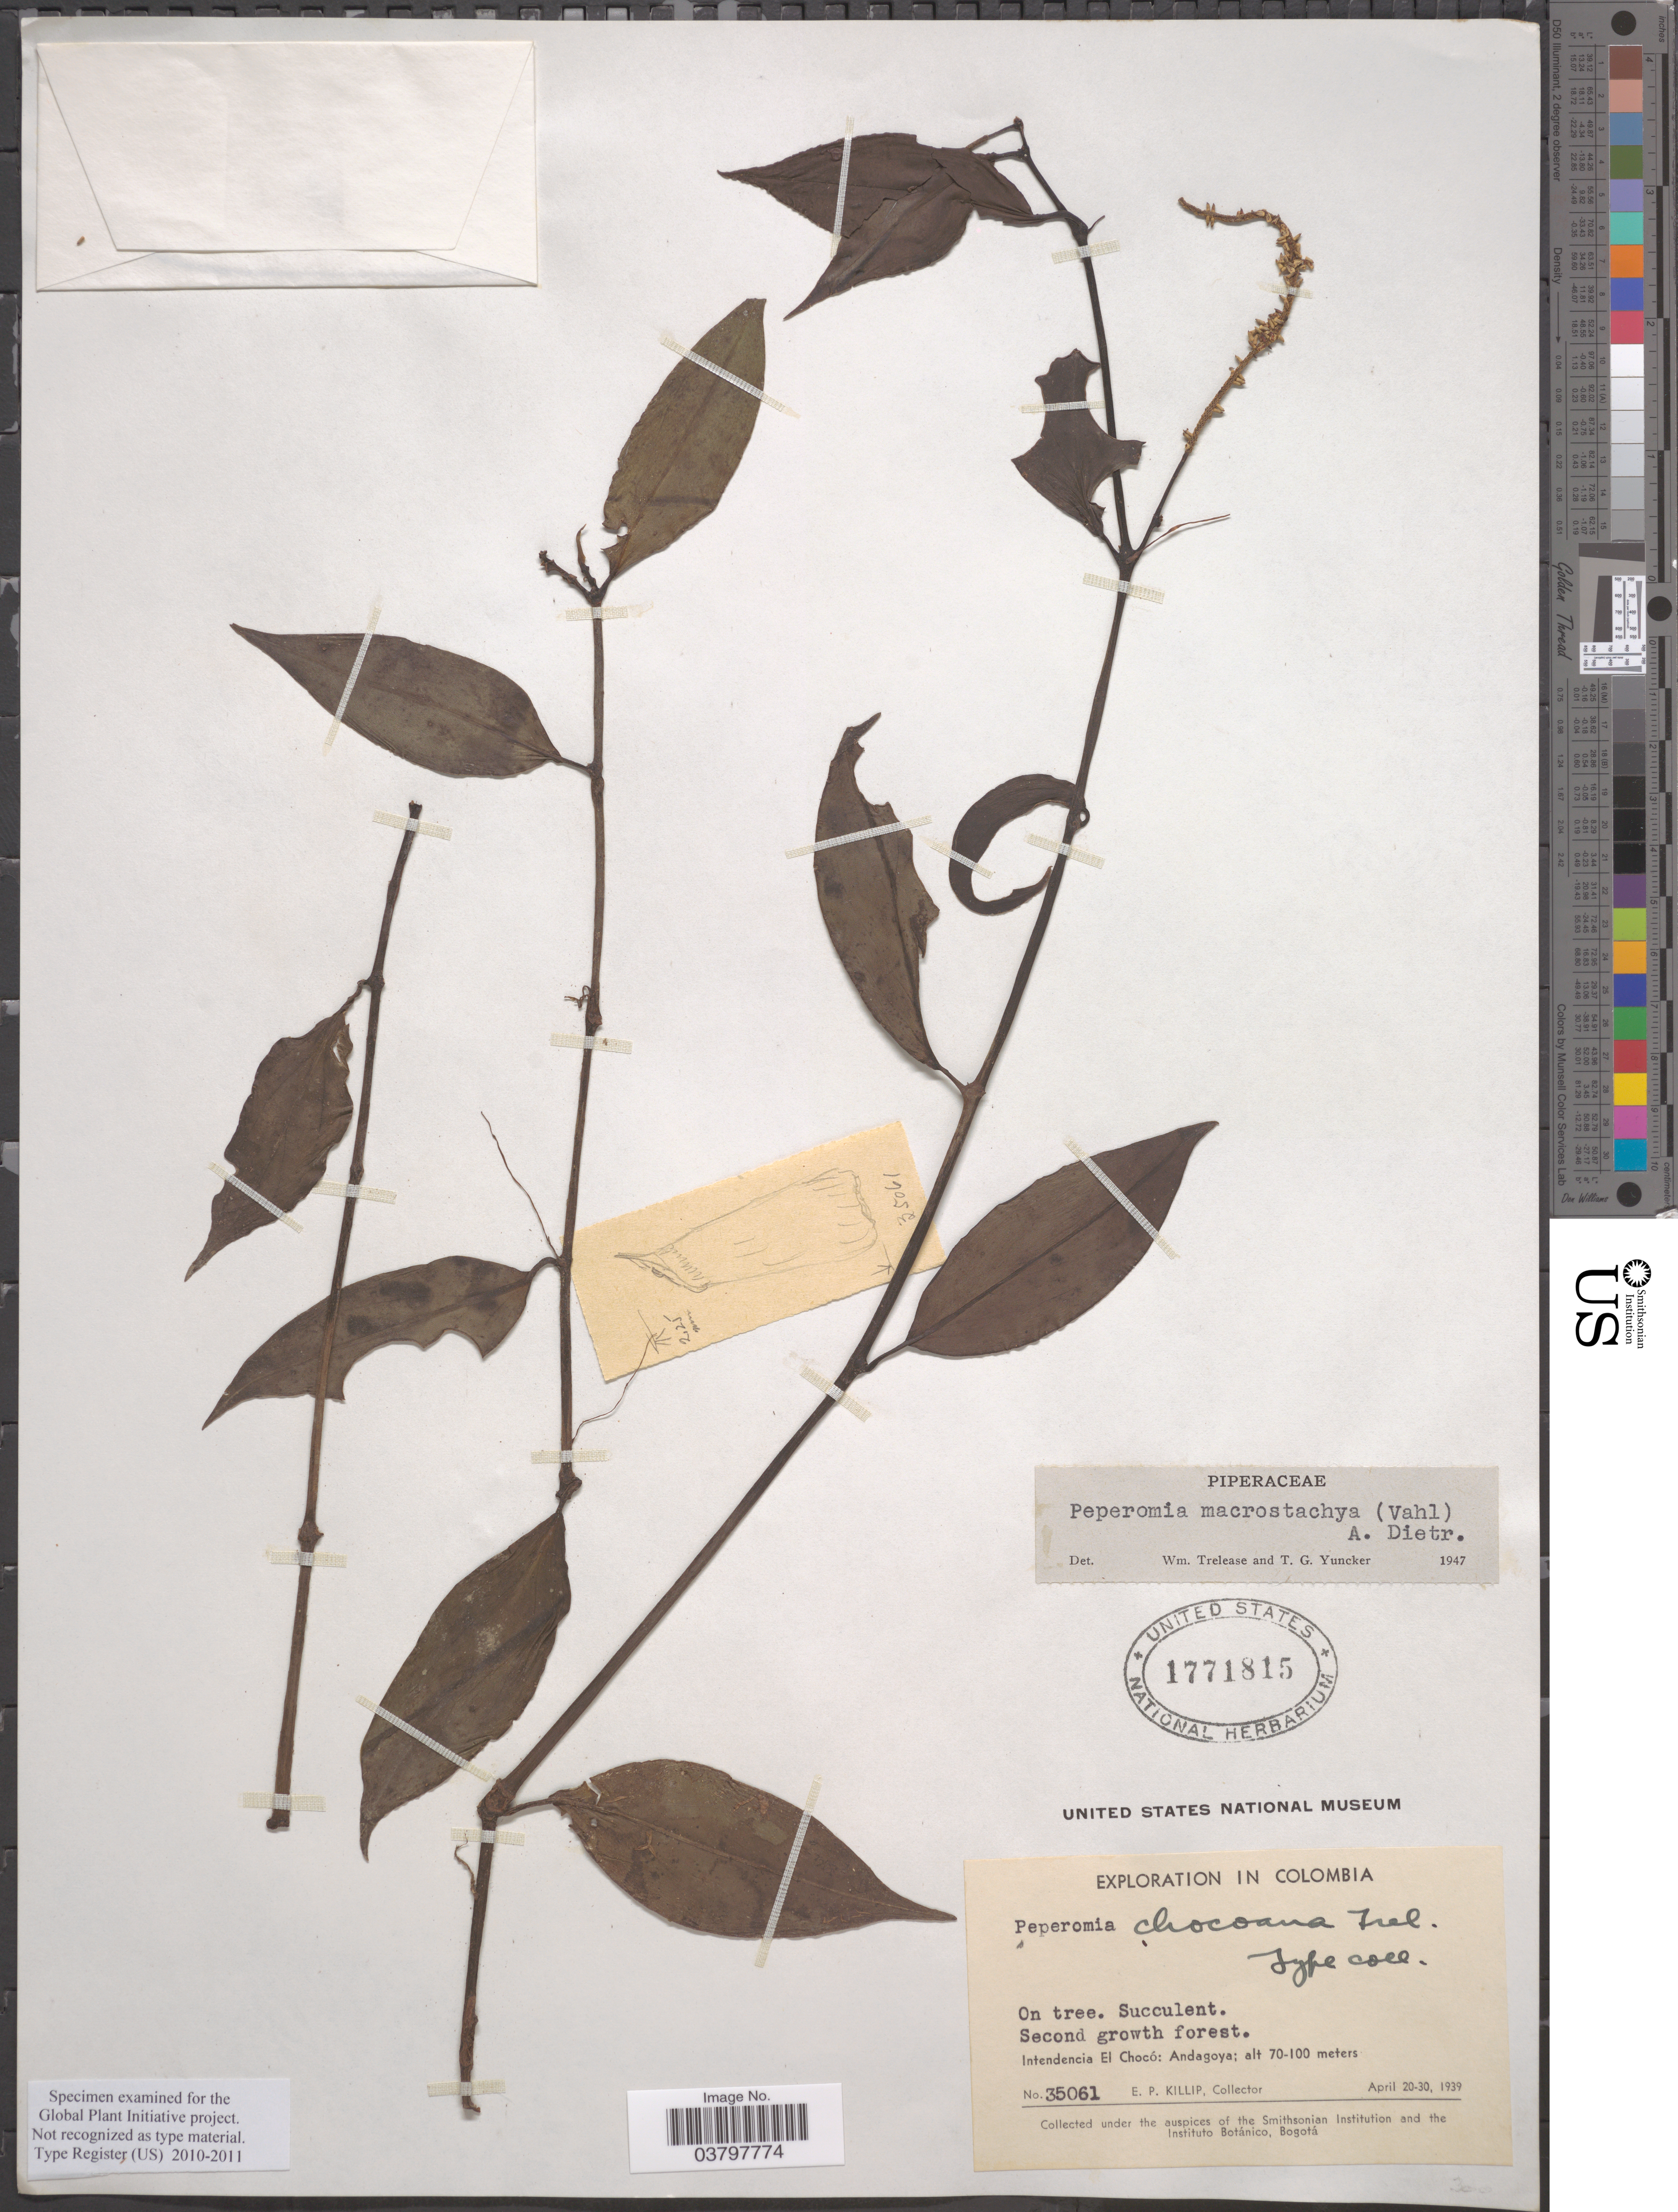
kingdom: Plantae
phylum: Tracheophyta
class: Magnoliopsida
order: Piperales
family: Piperaceae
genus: Peperomia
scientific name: Peperomia macrotricha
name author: C. DC.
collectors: E. P. Killip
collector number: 35061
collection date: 1939-04-20/1939-04-30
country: Colombia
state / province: Chocó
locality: Intendencia El Chocó: Andagoya.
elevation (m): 70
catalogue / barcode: US 1771815